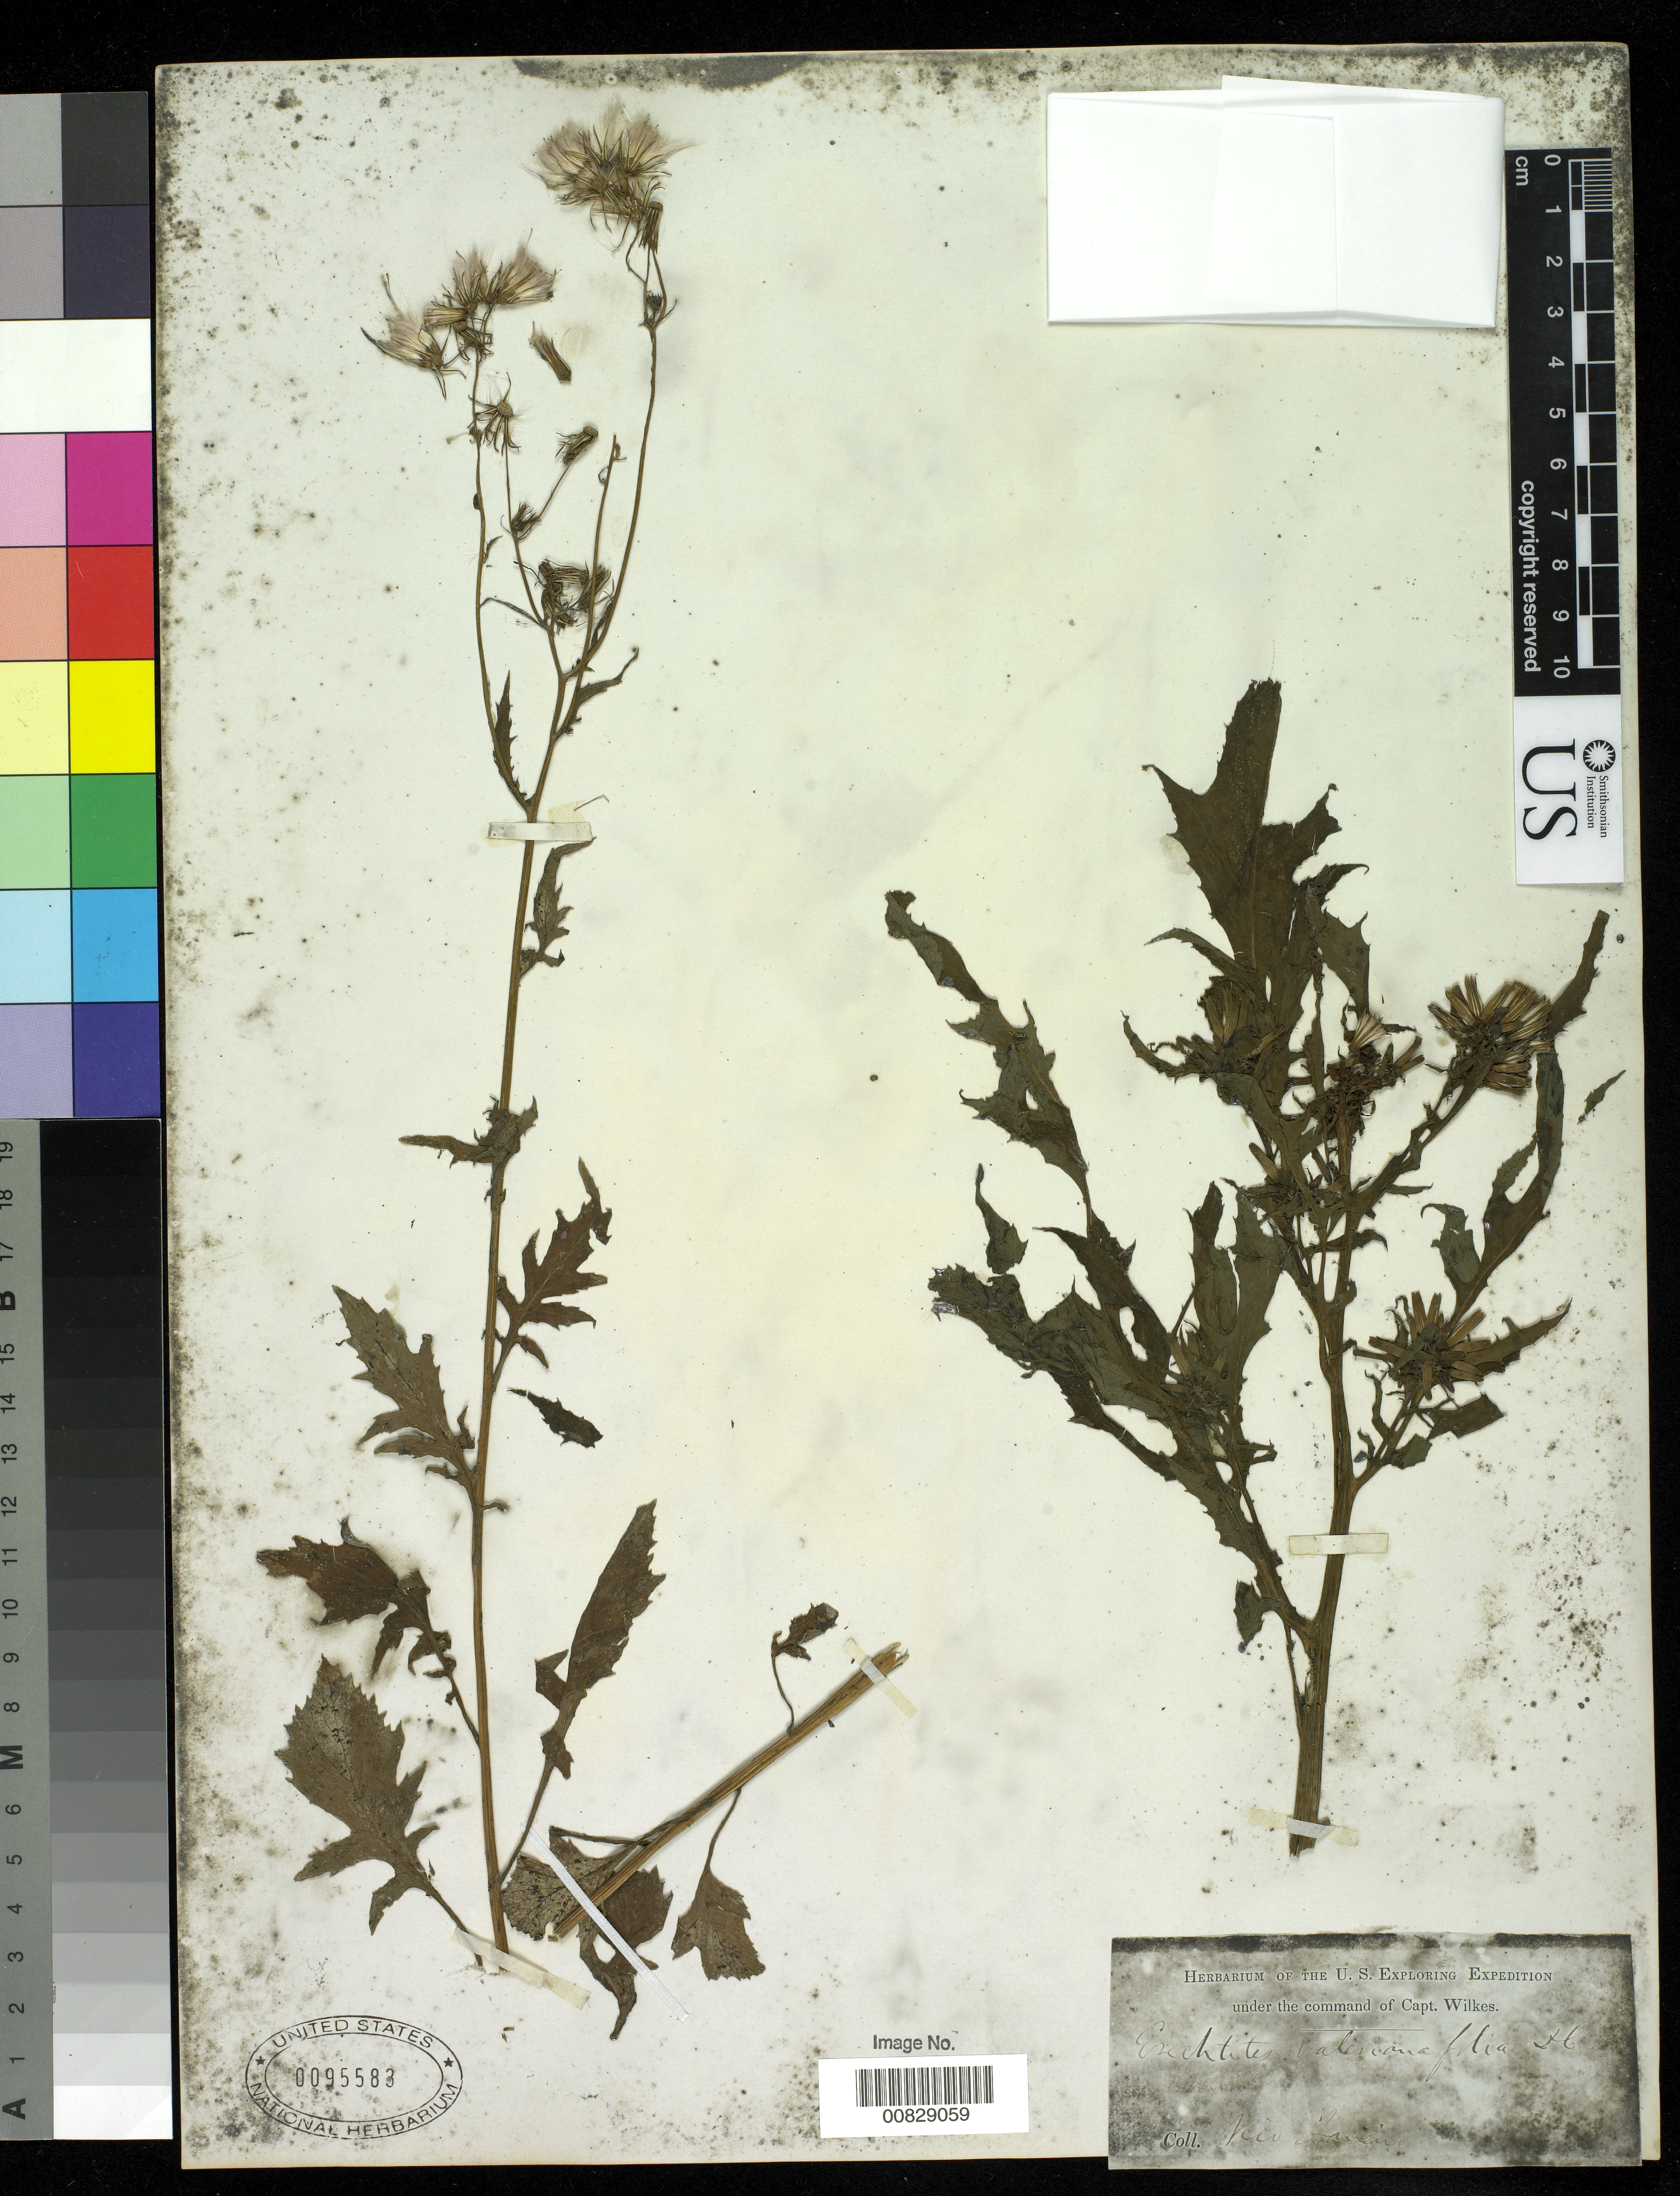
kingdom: Plantae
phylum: Tracheophyta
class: Magnoliopsida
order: Asterales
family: Asteraceae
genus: Erechtites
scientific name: Erechtites valerianifolius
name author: (Link ex Spreng.) DC.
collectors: Wilkes Explor. Exped.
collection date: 1838/1842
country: Brazil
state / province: Rio de Janeiro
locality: Rio Janeiro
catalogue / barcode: US 95583